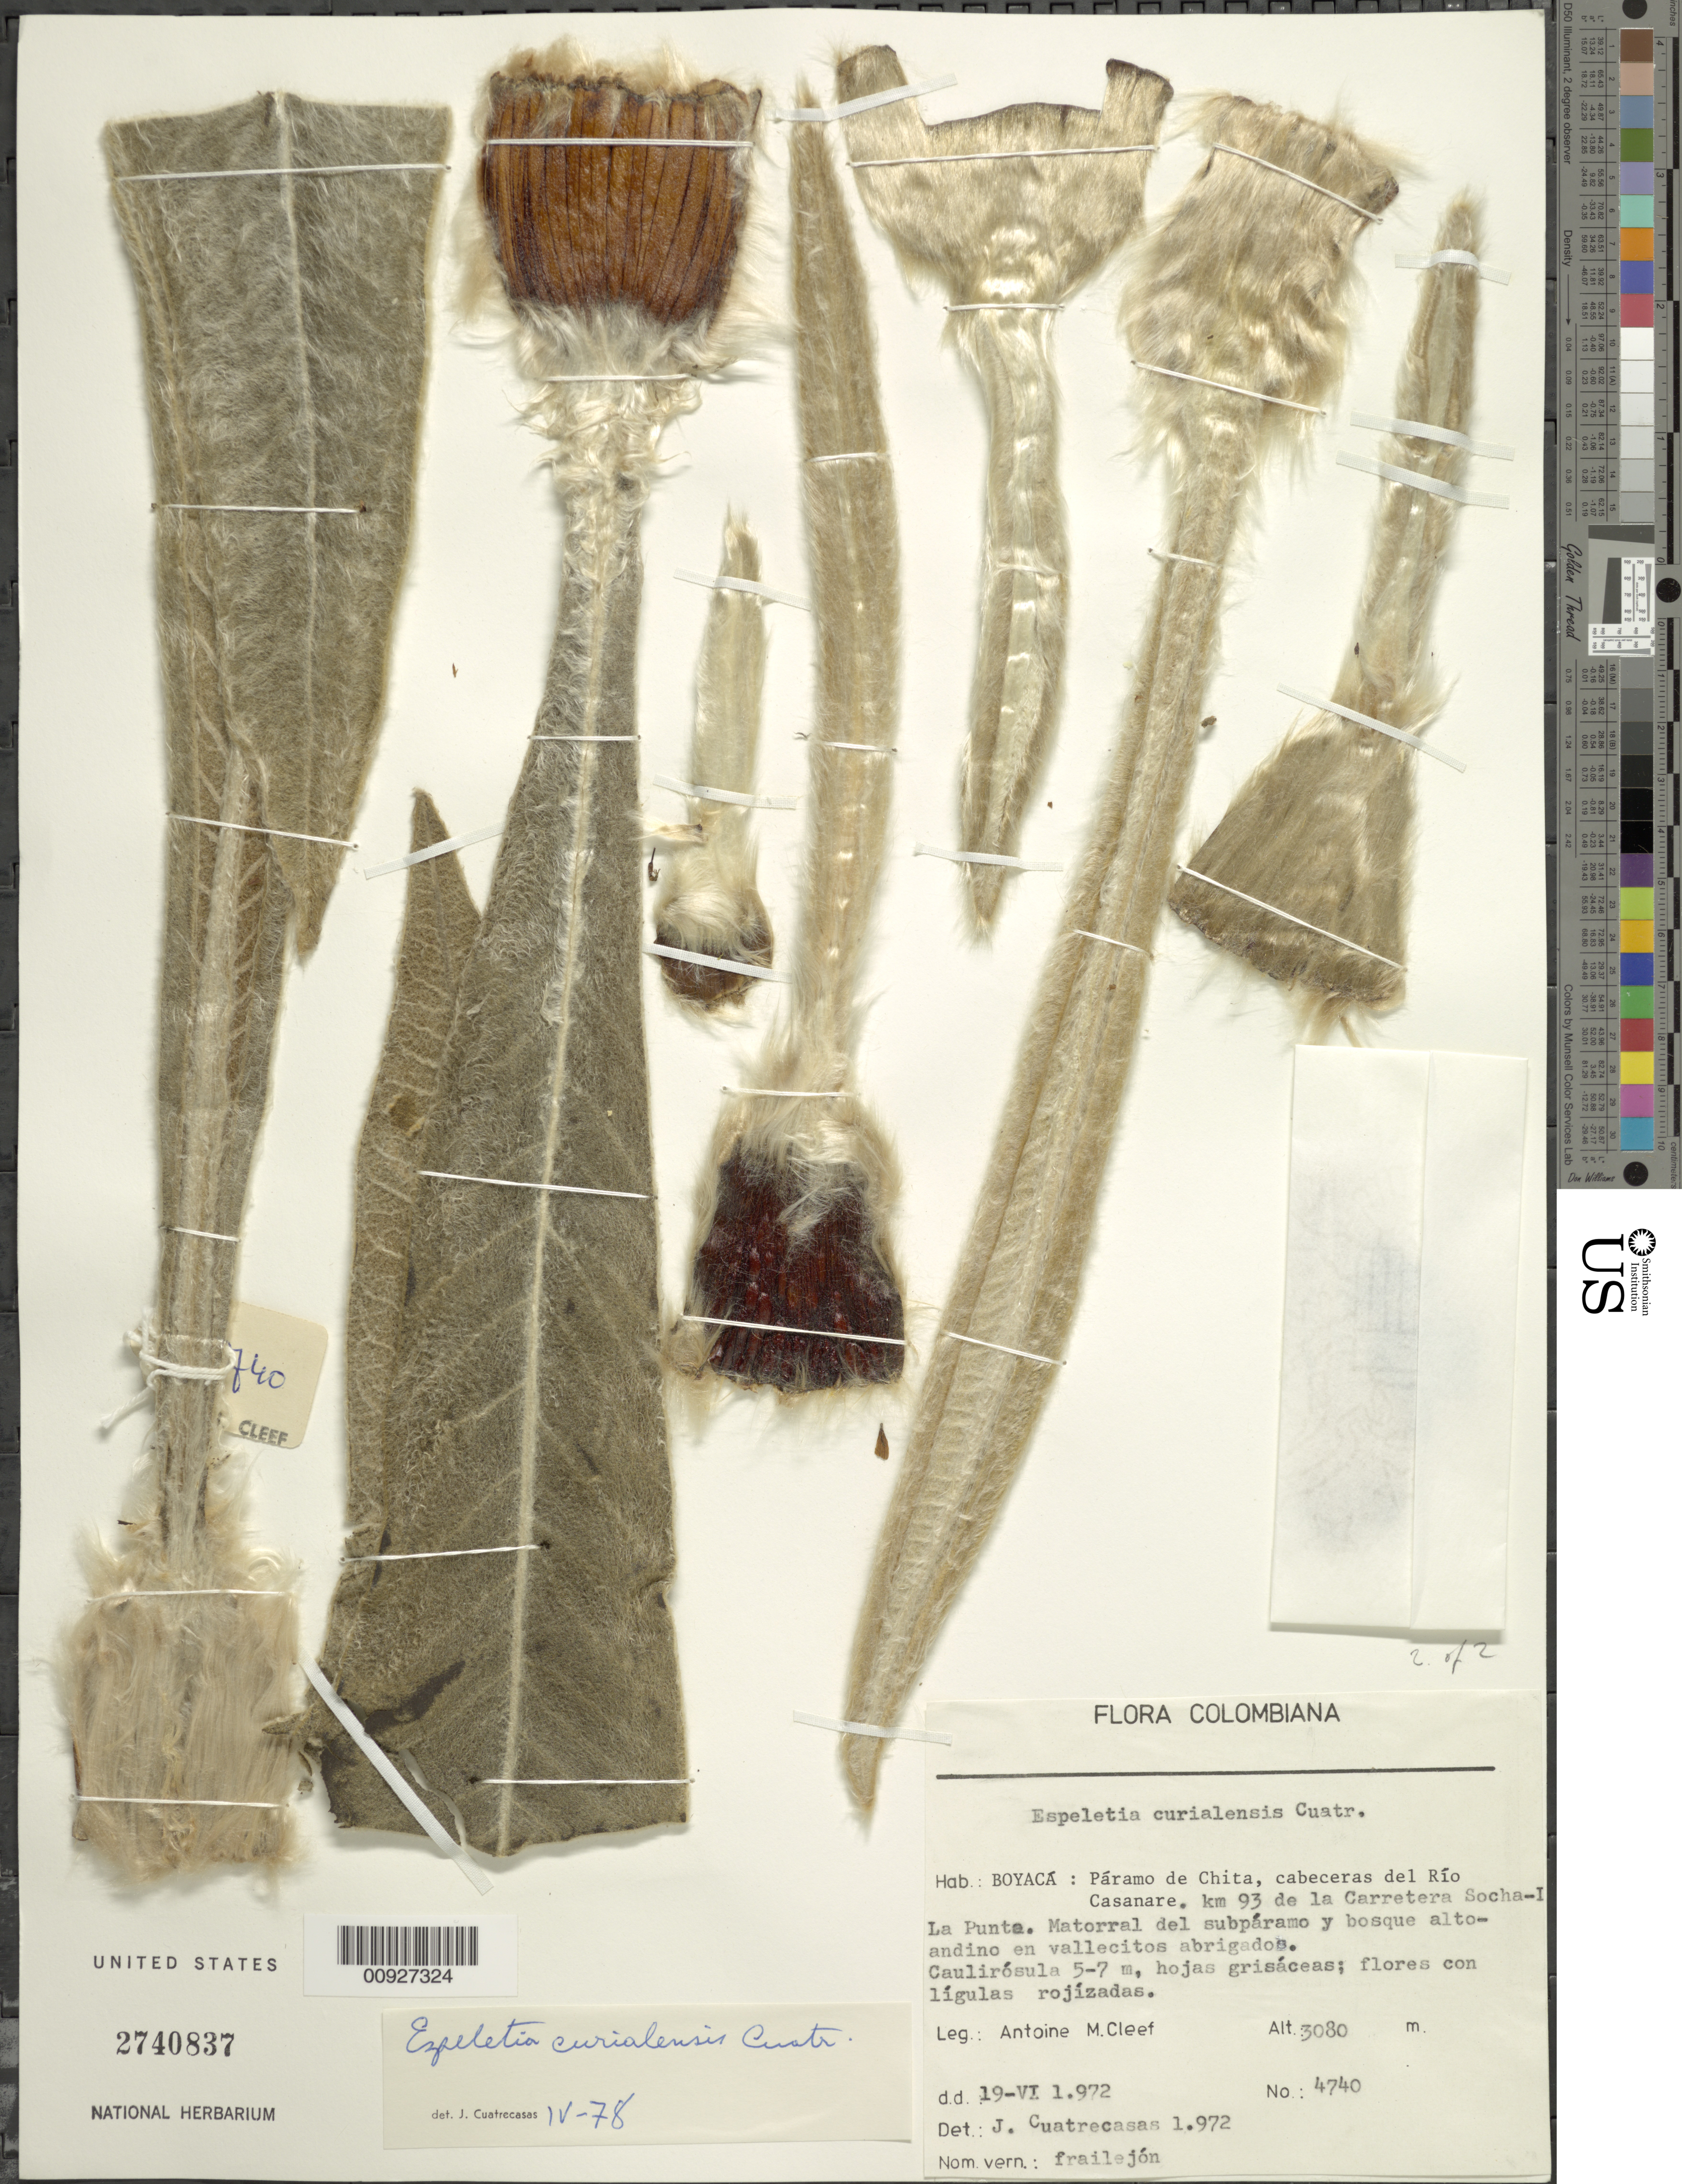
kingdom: Plantae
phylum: Tracheophyta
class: Magnoliopsida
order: Asterales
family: Asteraceae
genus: Espeletia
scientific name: Espeletia curialensis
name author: Cuatrec.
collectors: A. M. Cleef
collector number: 4740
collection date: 1972-04-19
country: Colombia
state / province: Boyacá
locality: P. de Chita . Páramo de Chita, cabeceras del Río Casanare. km 93 de la Carretra Socha-La punta.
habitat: Matorral del subpáramo y bosque alto-andino en vallecitos abrigados.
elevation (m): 3080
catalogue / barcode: US 2740837